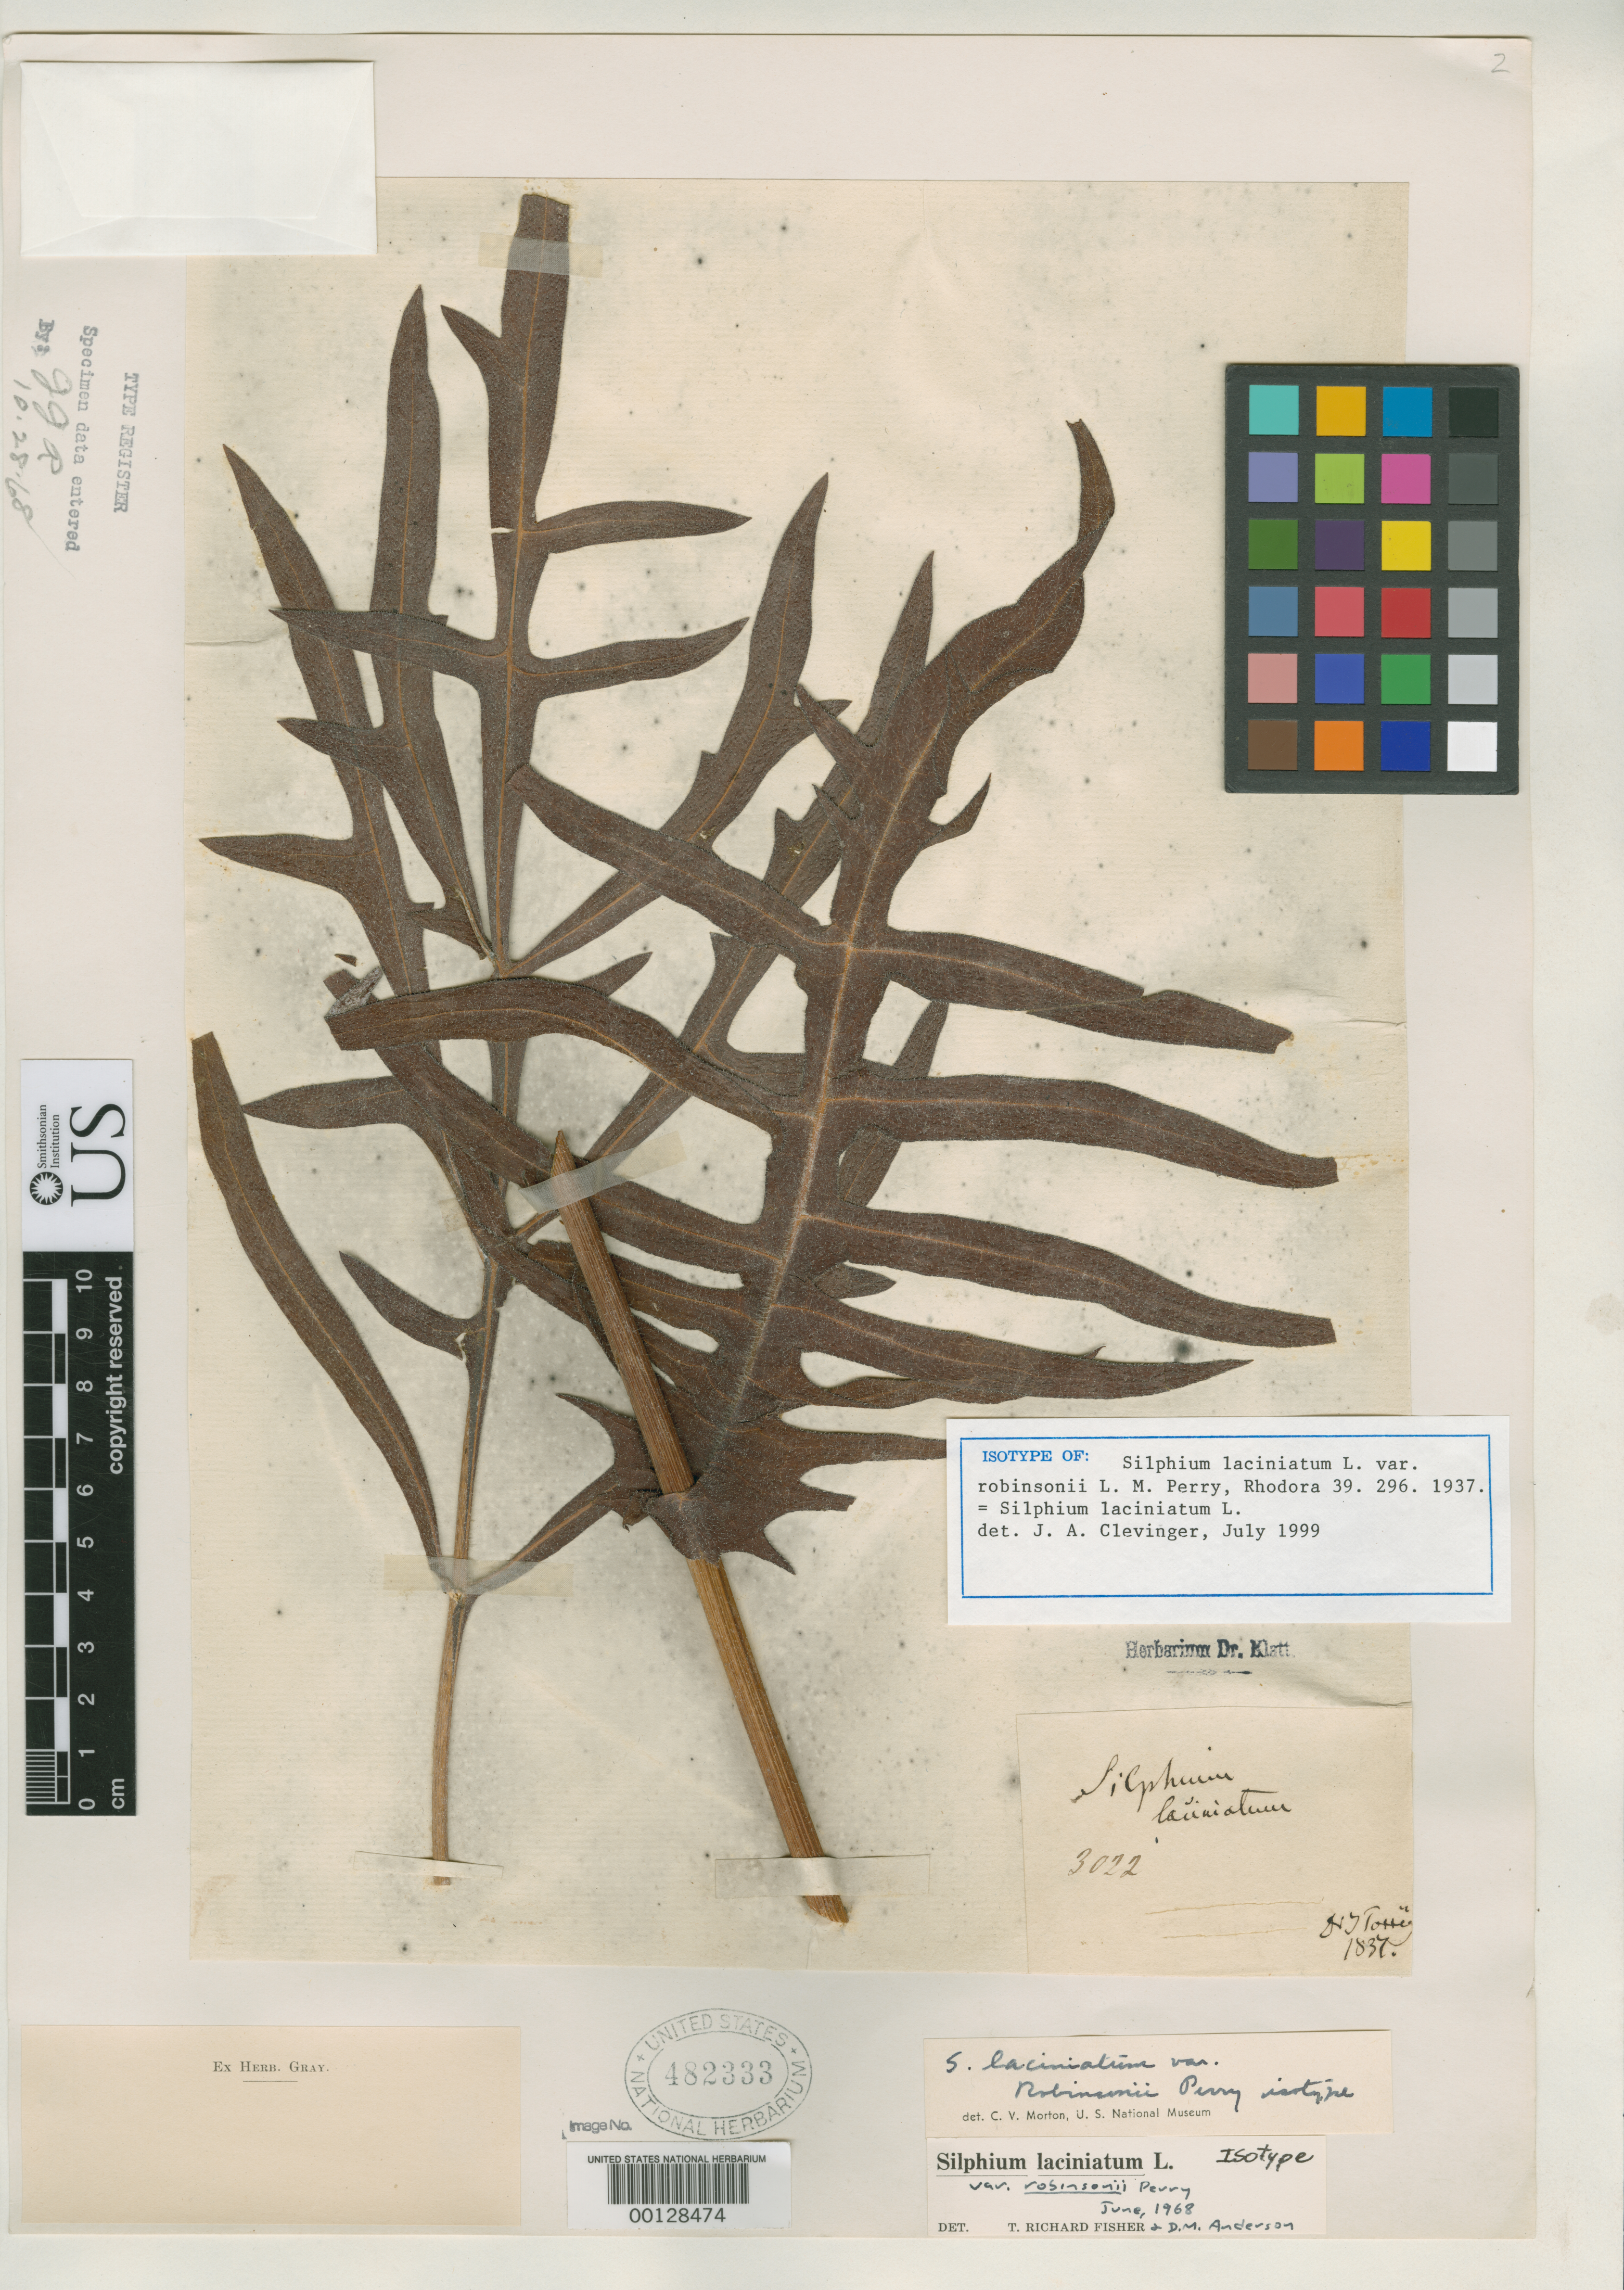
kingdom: Plantae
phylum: Tracheophyta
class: Magnoliopsida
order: Asterales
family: Asteraceae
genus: Silphium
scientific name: Silphium laciniatum var. robinsonii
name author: L.M. Perry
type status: Isotype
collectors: C. W. Short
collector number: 3022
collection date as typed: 1835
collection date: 1835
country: United States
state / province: Kentucky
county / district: Fayette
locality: Lexington.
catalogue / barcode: US 482333